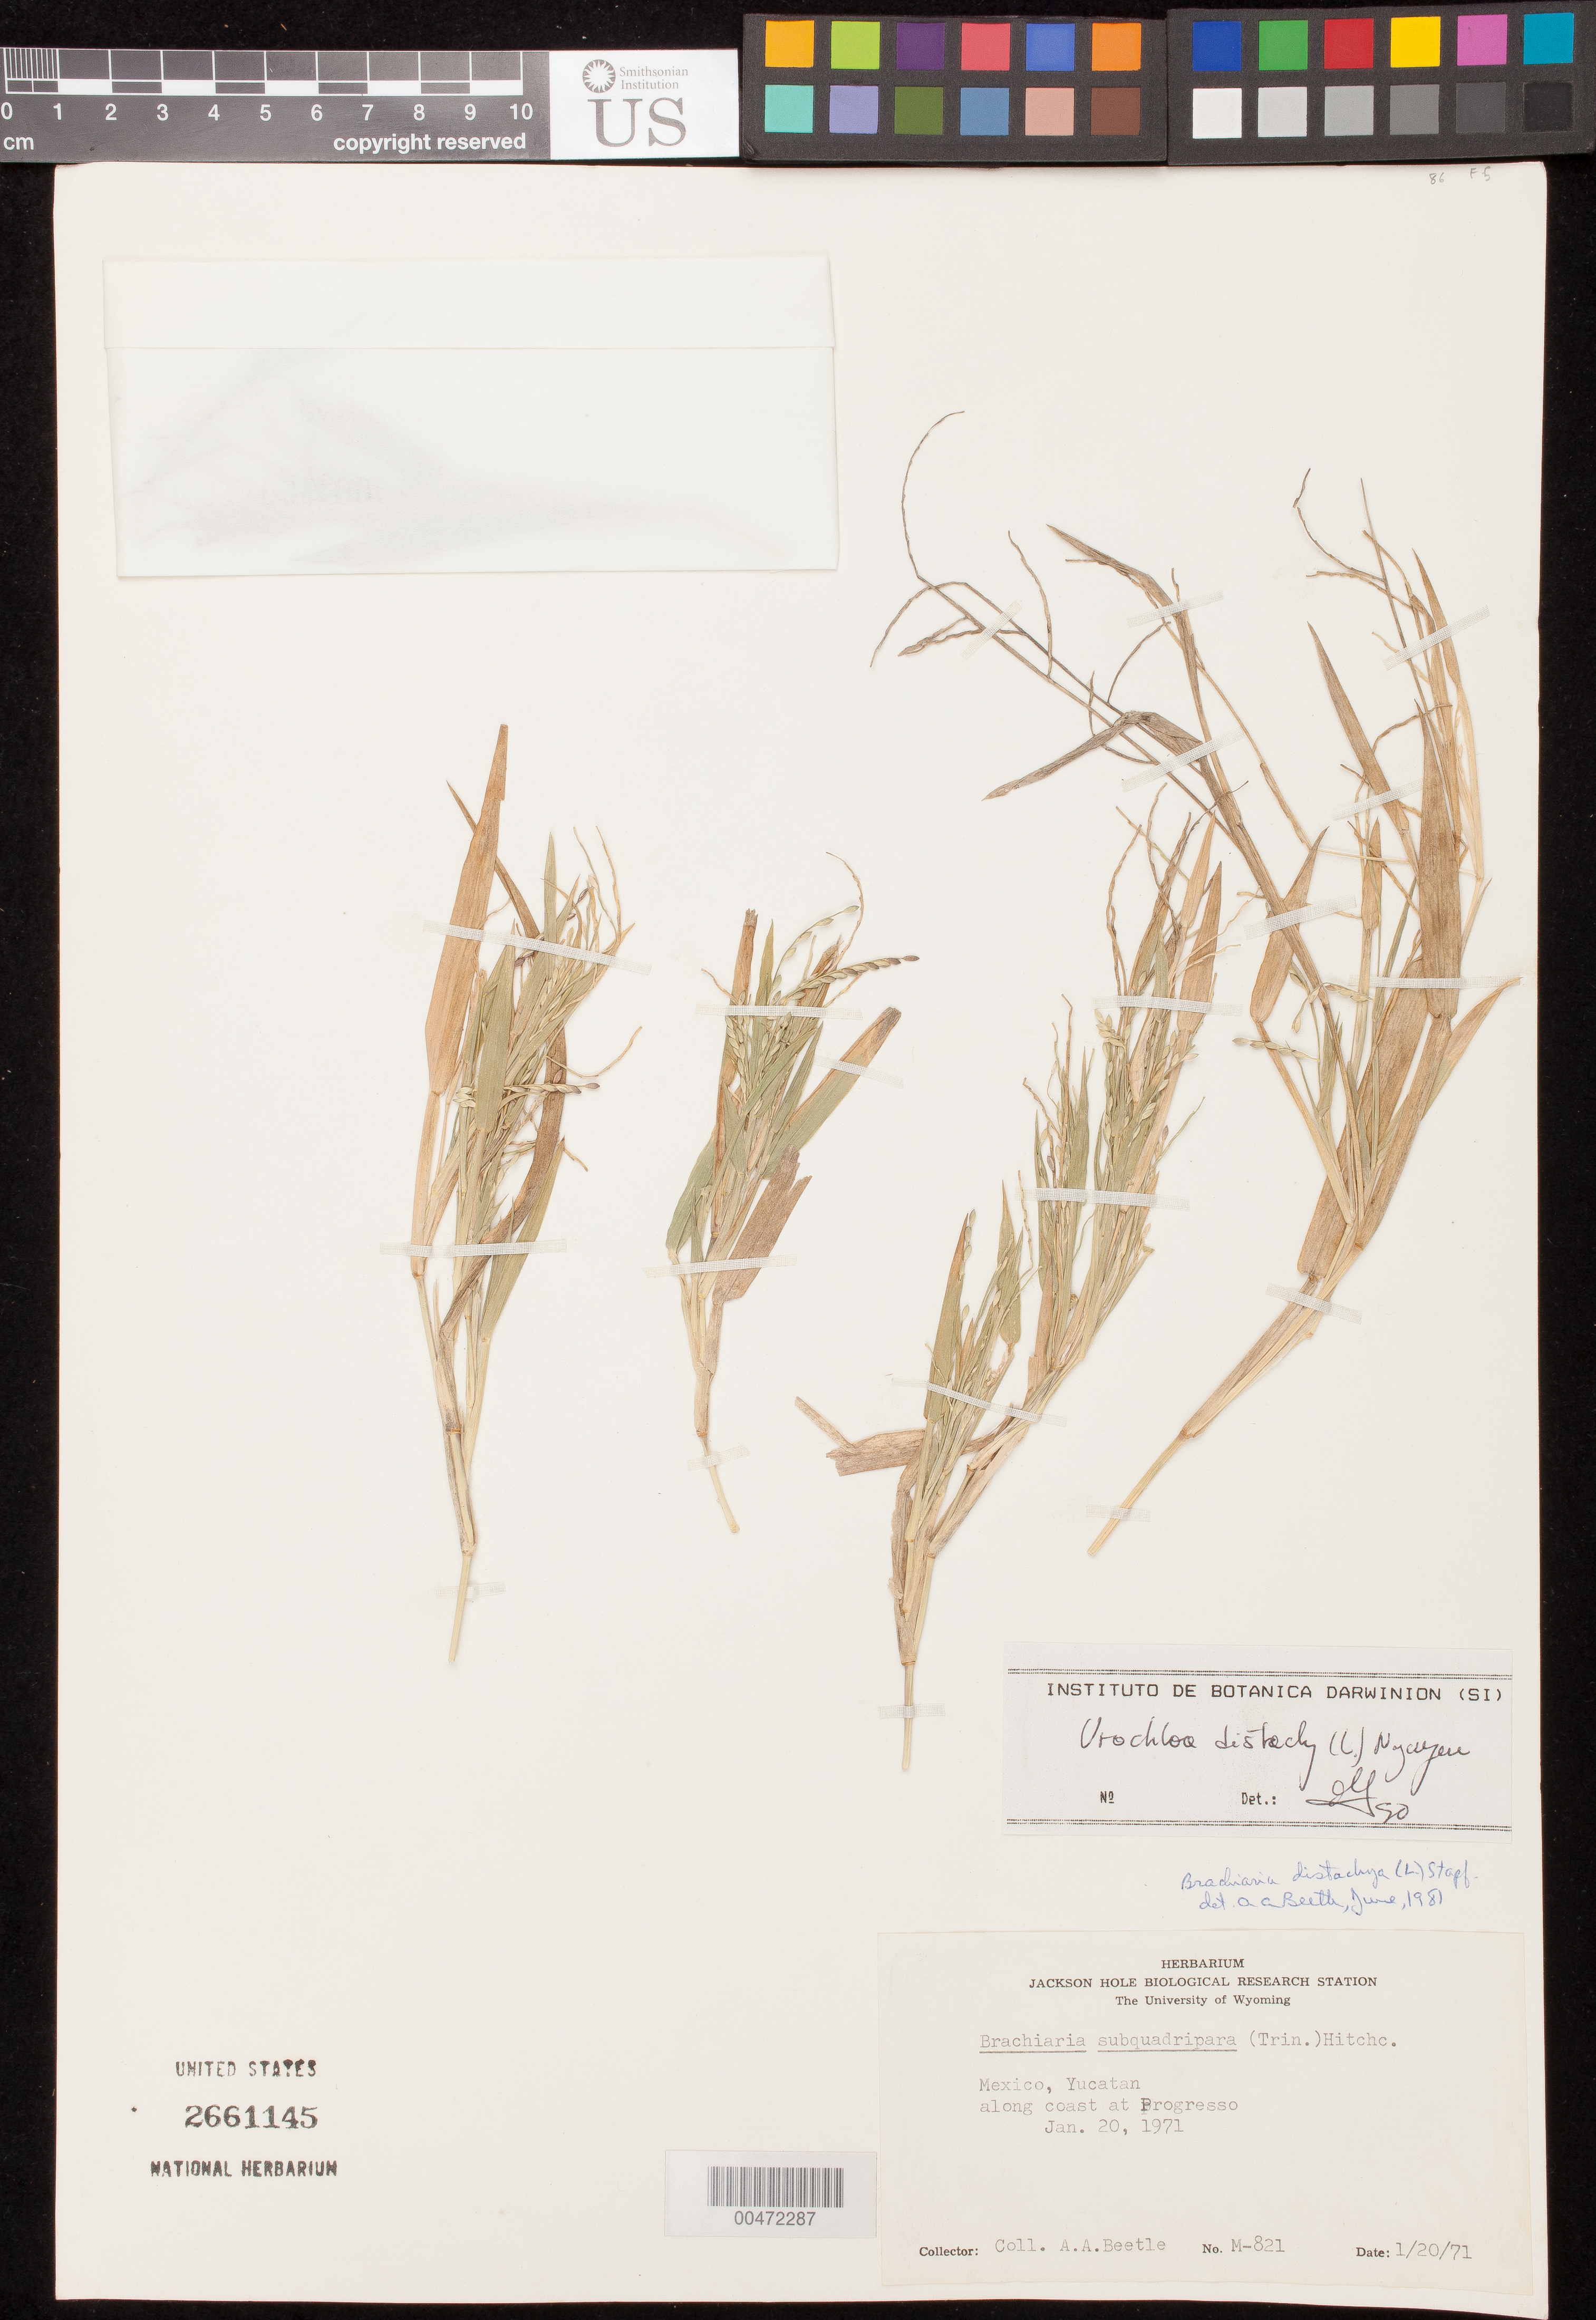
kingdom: Plantae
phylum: Tracheophyta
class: Liliopsida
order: Poales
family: Poaceae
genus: Urochloa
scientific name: Urochloa distachya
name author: (L.) T.Q. Nguyen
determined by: Morrone, O. N., (SI), Instituto de Botánica Darwinion (Argentina)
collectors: A. A. Beetle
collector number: M-821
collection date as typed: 20 Jan 1971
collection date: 1971-01-20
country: Mexico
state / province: Yucatan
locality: Along coast at Progresso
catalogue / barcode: US 2661145